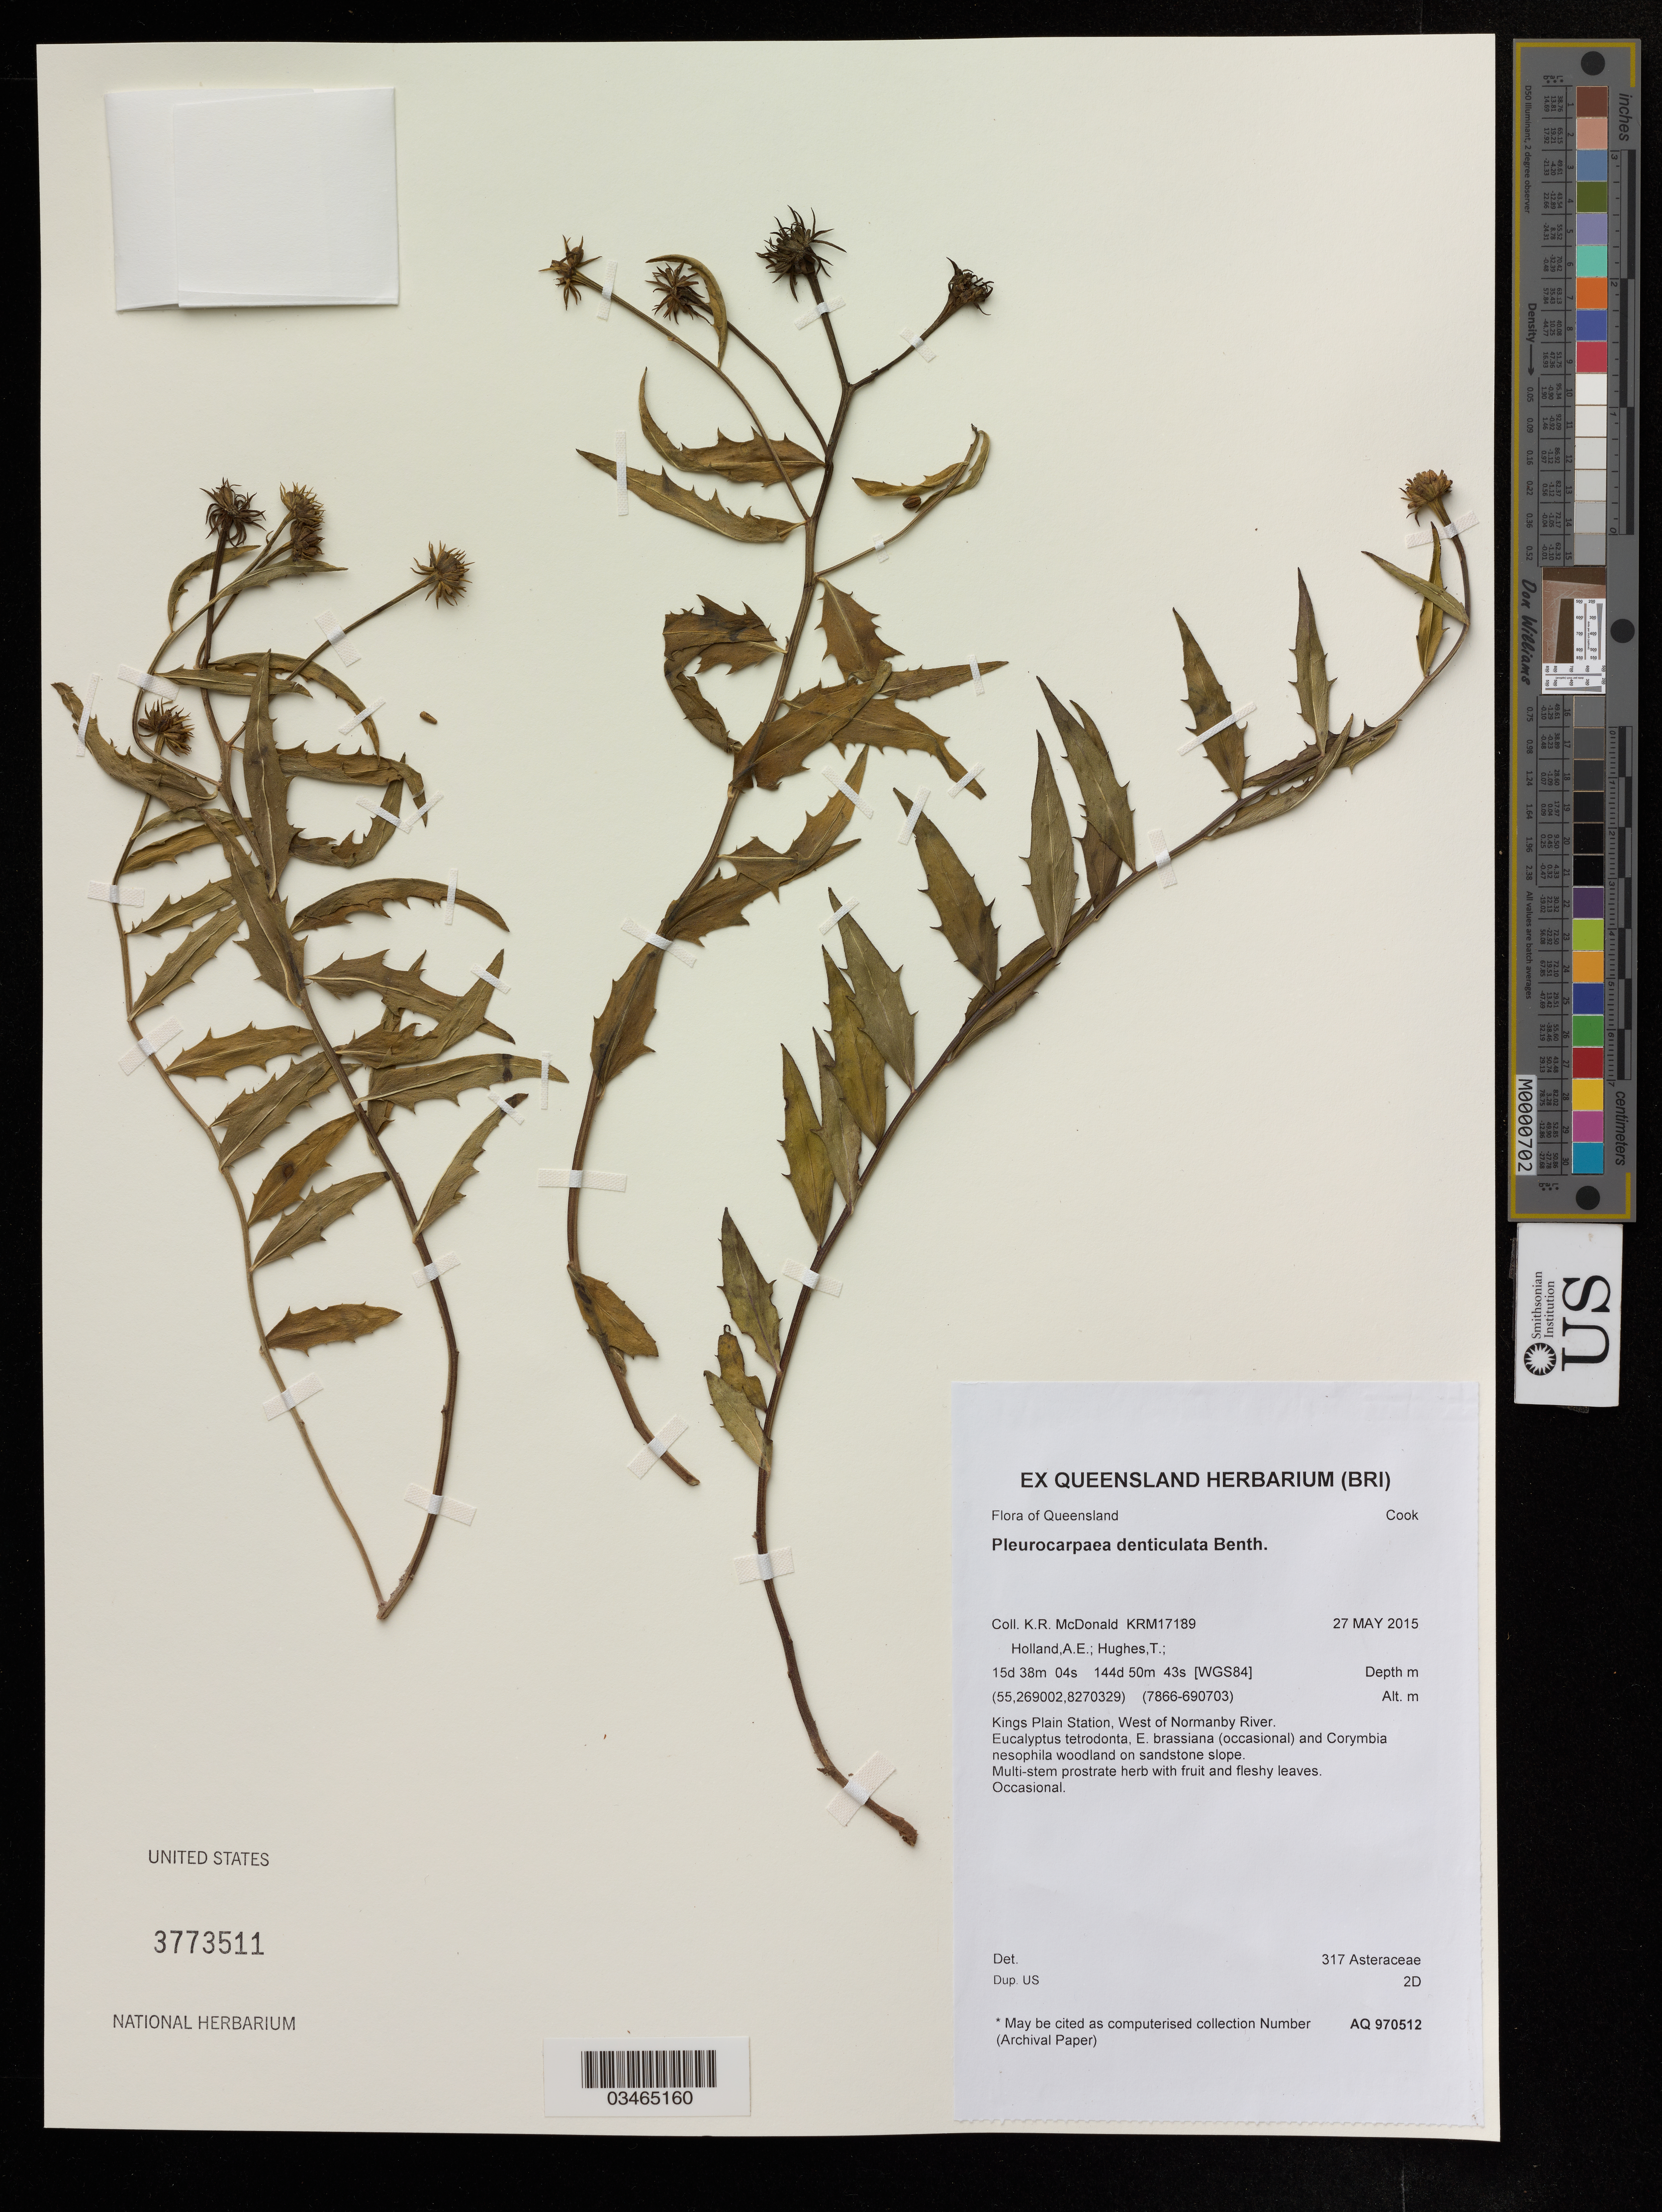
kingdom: Plantae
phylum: Tracheophyta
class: Magnoliopsida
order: Asterales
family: Asteraceae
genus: Pleurocarpaea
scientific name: Pleurocarpaea denticulata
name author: Benth.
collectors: K. McDonald & A. Holland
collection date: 2015-05-27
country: Australia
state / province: Queensland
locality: Kings Plain Station, West of Normanby River.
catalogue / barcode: US 3773511